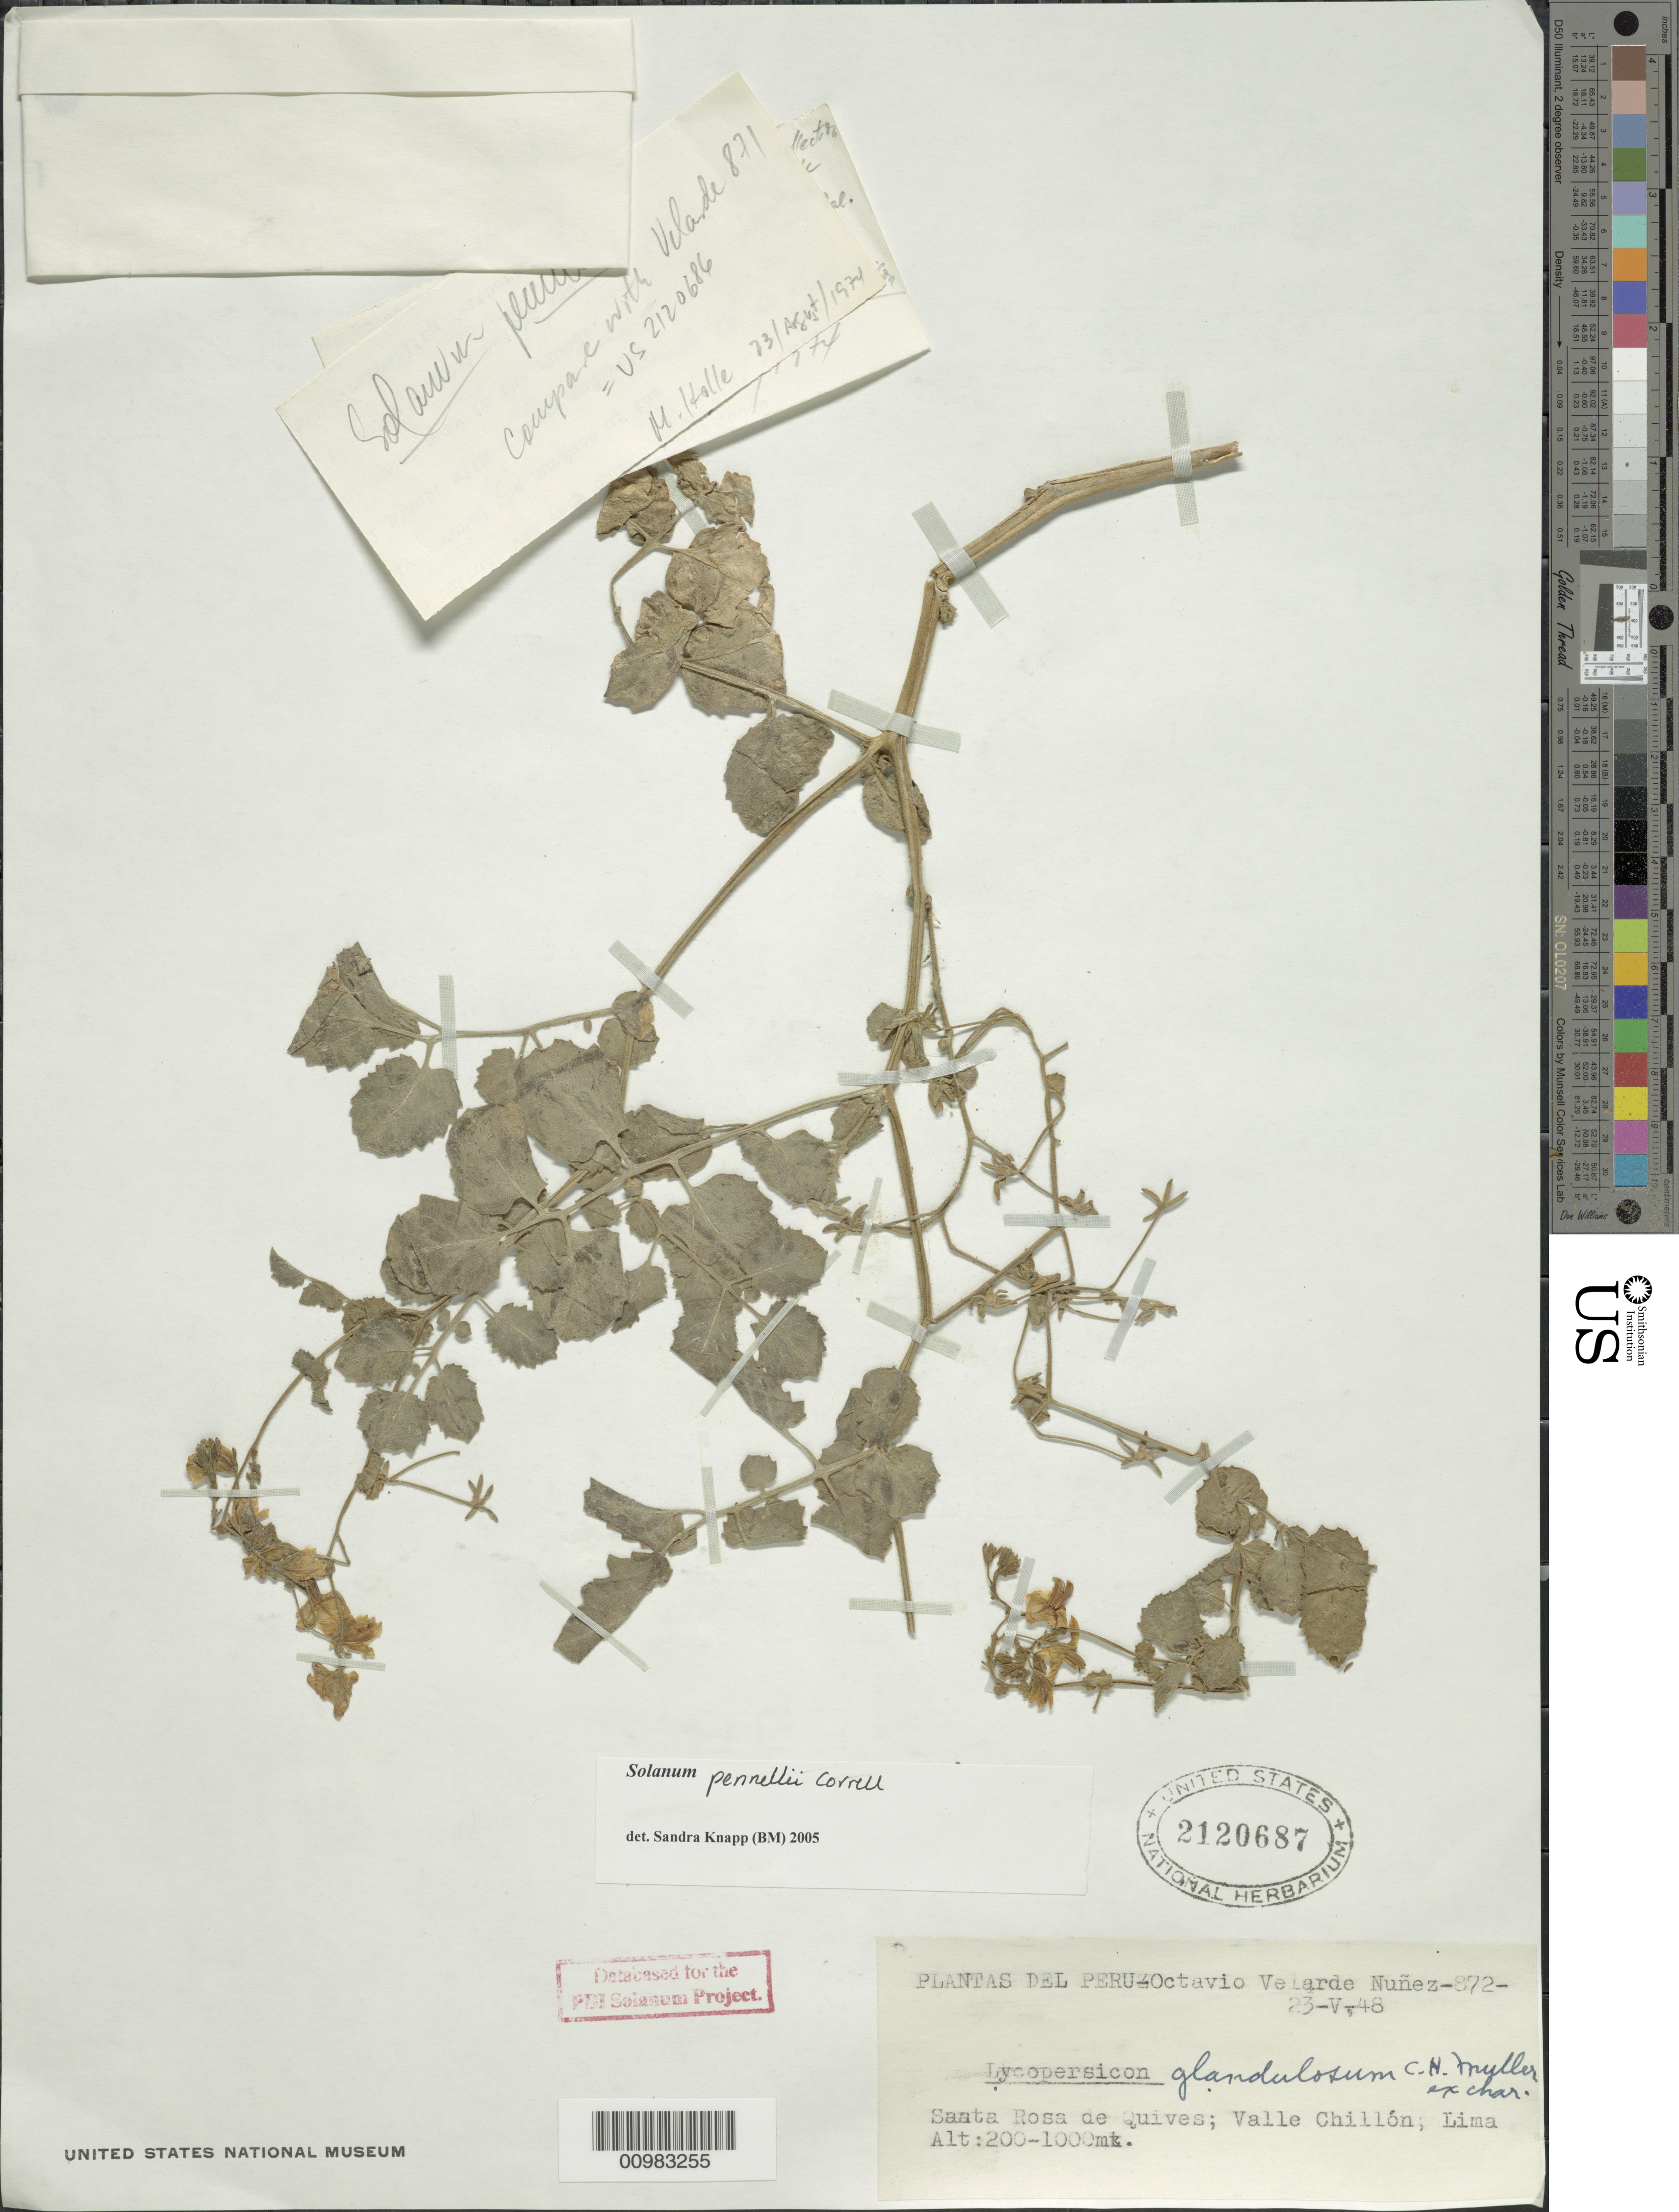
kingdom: Plantae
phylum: Tracheophyta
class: Magnoliopsida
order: Solanales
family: Solanaceae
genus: Solanum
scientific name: Solanum pennellii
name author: Correll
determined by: Knapp, S. D.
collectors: O. Nuñez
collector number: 872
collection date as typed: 23 May 1948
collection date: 1948-05-23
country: Peru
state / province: Lima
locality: Valle Chillón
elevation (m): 200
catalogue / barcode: US 2120687